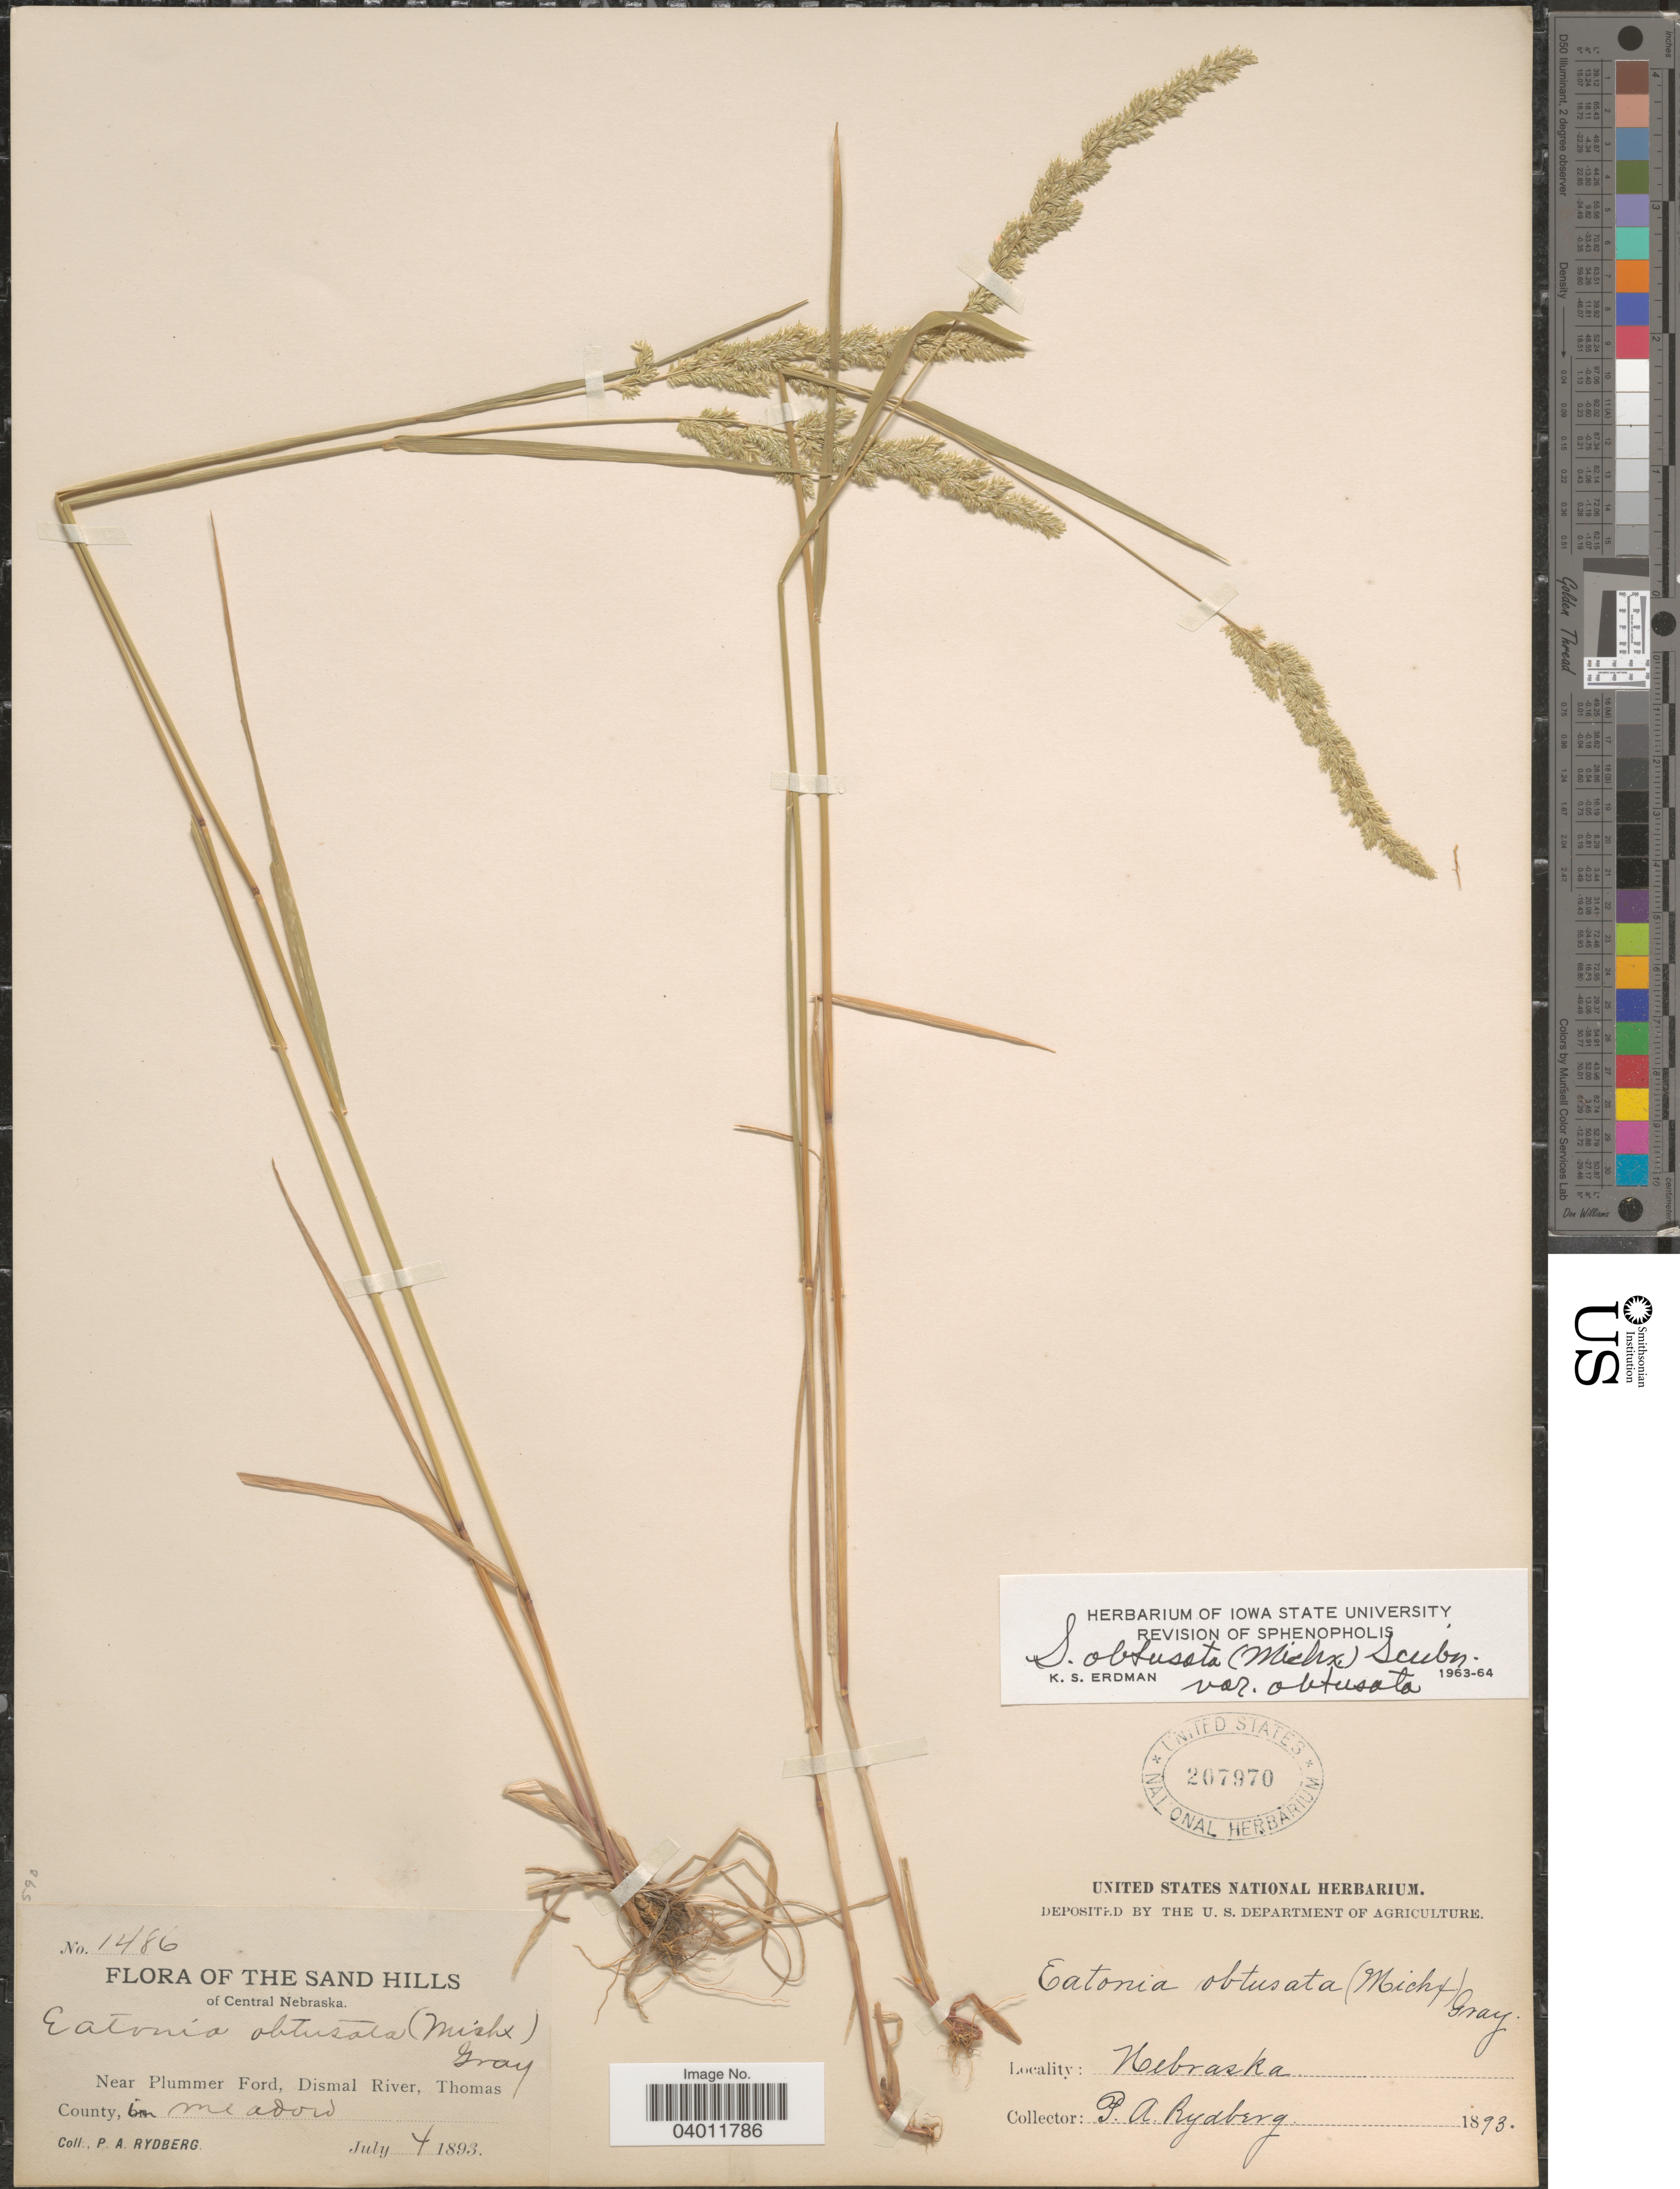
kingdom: Plantae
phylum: Tracheophyta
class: Liliopsida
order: Poales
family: Poaceae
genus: Sphenopholis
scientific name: Sphenopholis obtusata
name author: (Michx.) Scribn.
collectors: P. A. Rydberg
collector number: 1486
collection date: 1893-07-04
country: United States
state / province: Nebraska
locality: The Sand Hills of Central Nebraska. Near Plummer Ford, Dismal River, Thomas County, in meadow.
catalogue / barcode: US 207970